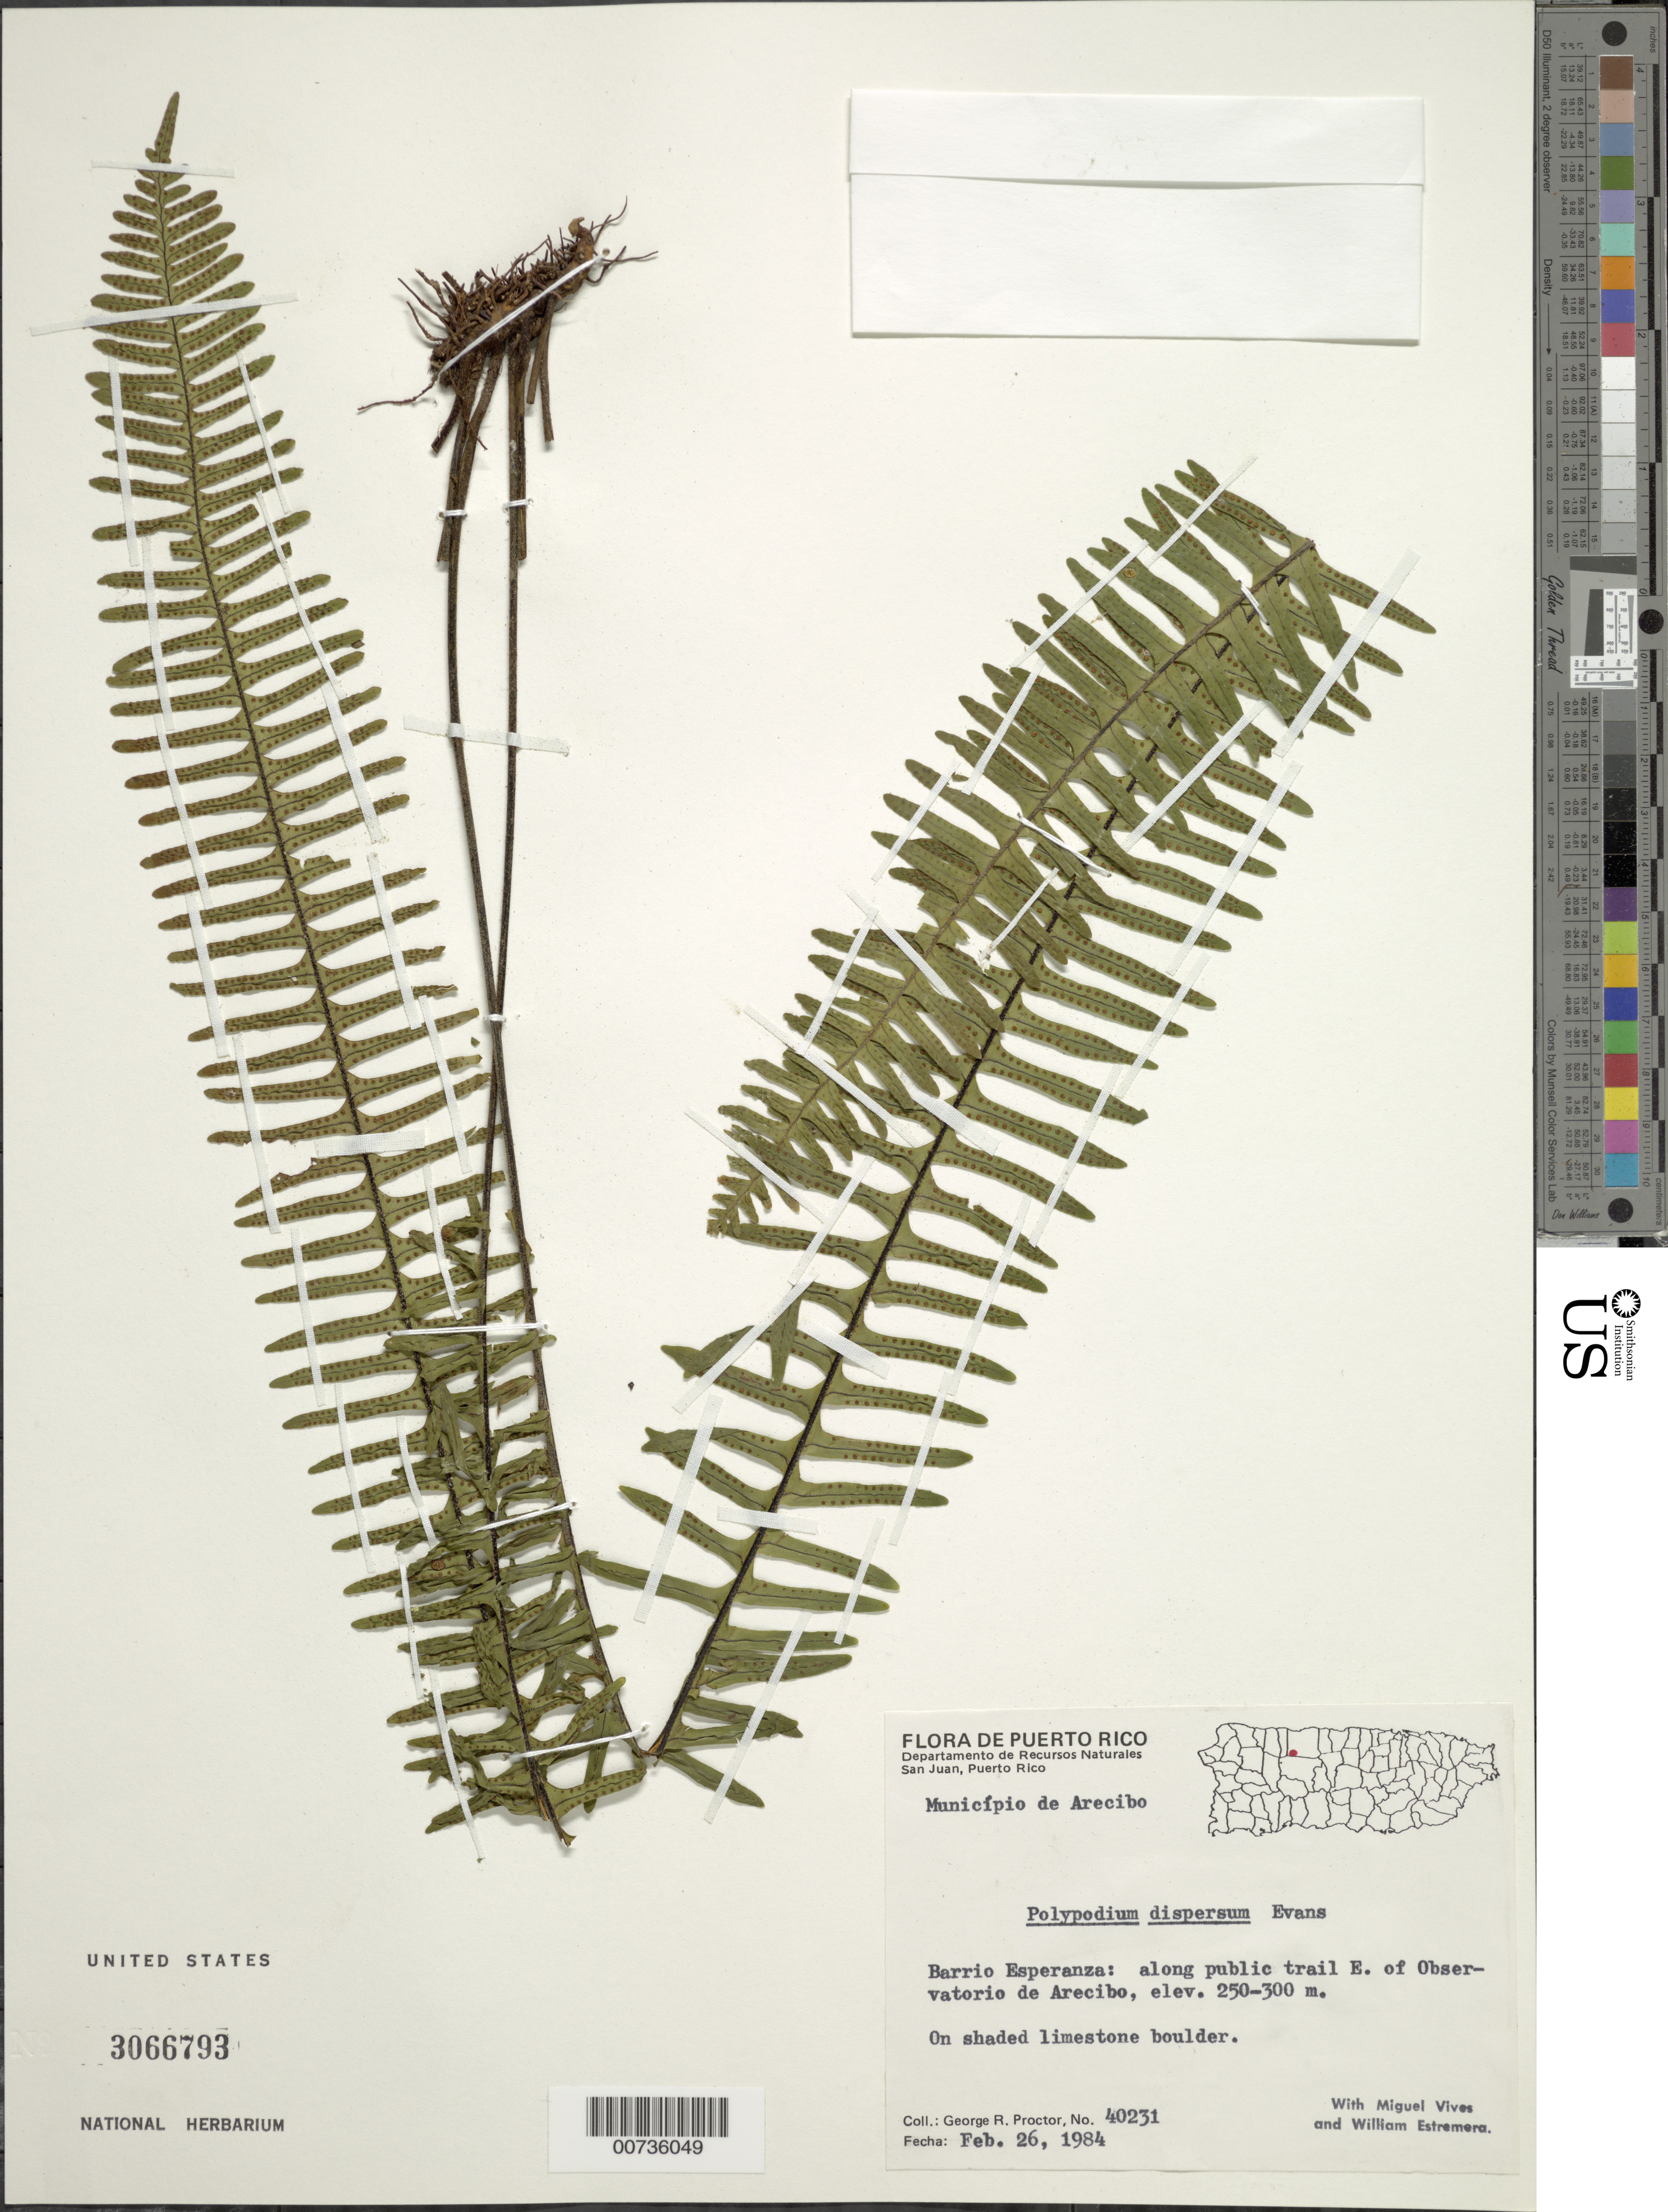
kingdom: Plantae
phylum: Tracheophyta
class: Polypodiopsida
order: Polypodiales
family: Polypodiaceae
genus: Pecluma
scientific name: Pecluma dispersa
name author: (A.M. Evans) M.G. Price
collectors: G. R. Proctor, M. Vives & W. Estremera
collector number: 40231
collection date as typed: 26 Feb 1984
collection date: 1984-02-26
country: Puerto Rico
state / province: Arecibo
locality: Barrio Esperanza, along public trail E. of Observatorio de Arecibo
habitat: On shaded limestone boulder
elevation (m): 250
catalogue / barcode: US 3066793